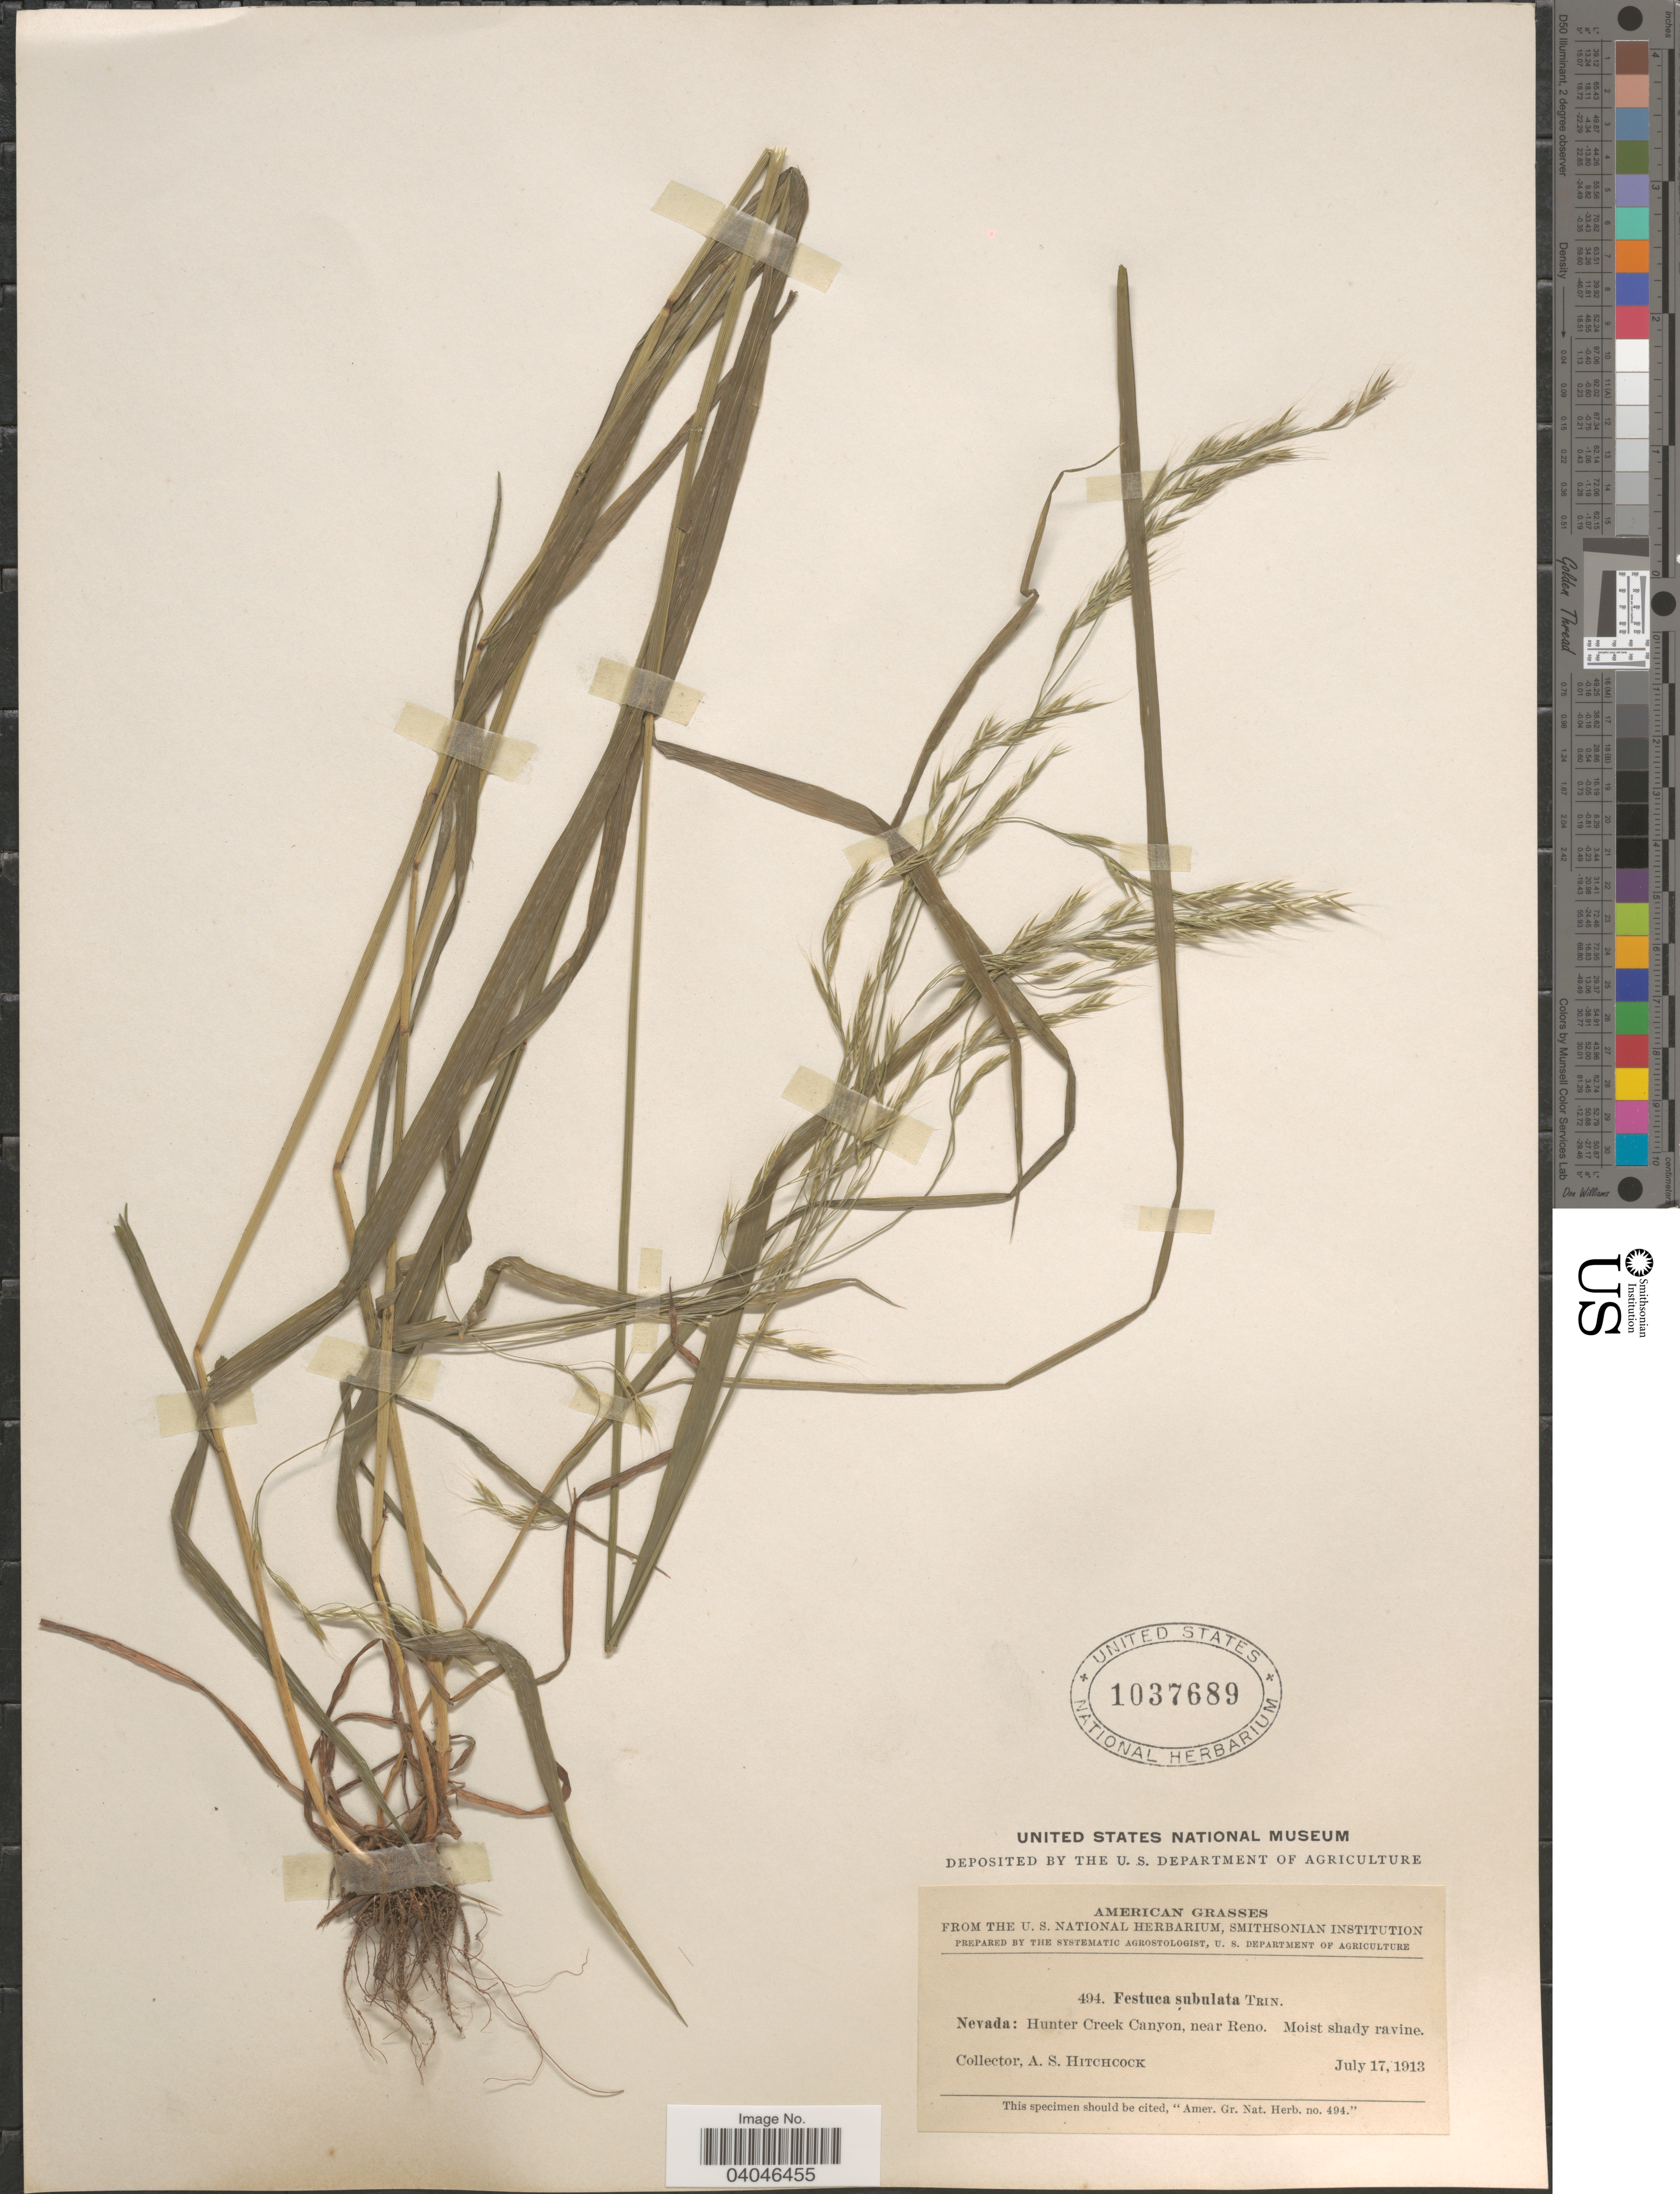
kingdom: Plantae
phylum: Tracheophyta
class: Liliopsida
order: Poales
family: Poaceae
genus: Festuca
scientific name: Festuca subulata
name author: Trin.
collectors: A. S. Hitchcock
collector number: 494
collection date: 1913-07-17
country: United States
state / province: Nevada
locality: Hunter Creek Canyon, near Reno.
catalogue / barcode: US 1037689